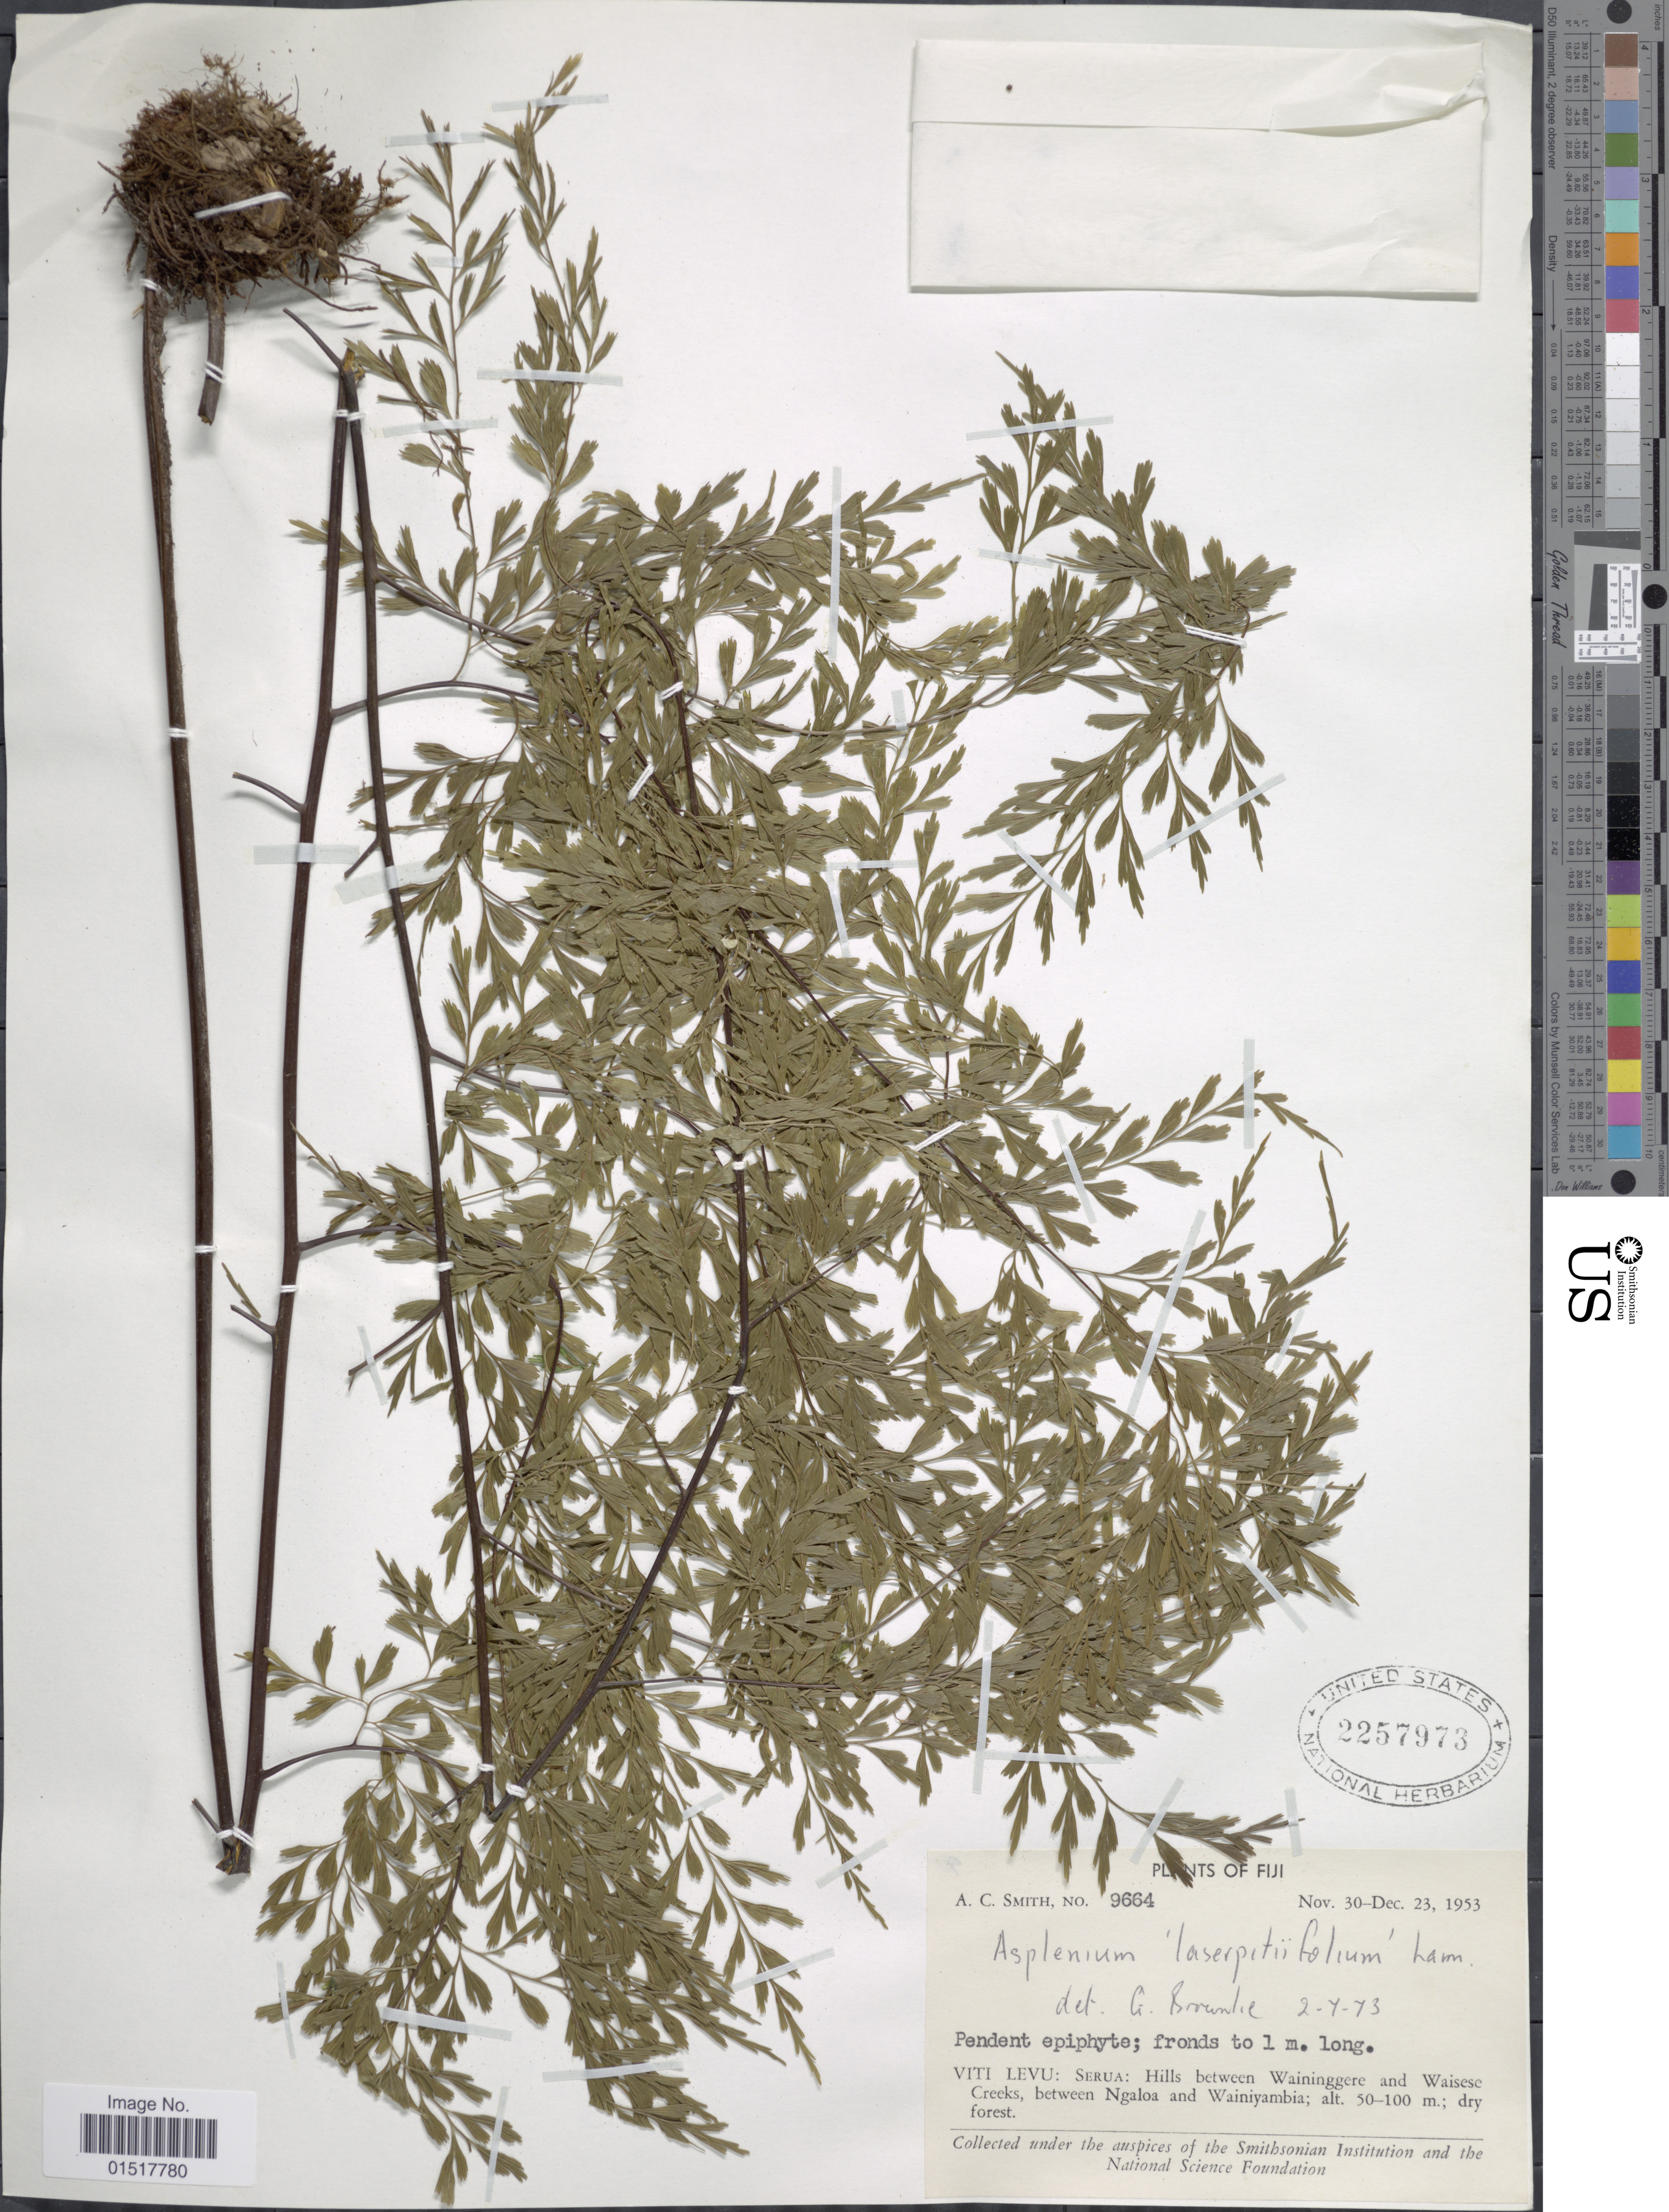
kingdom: Plantae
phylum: Tracheophyta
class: Polypodiopsida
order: Polypodiales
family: Aspleniaceae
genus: Asplenium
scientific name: Asplenium laserpitiifolium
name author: Lam.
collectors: A. C. Smith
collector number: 9664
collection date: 1953-11-30/1953-12-23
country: Fiji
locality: Viti Levu: Serua: Hills between Waininggere and Waisese Creeks, between Ngaloa and Wainiyambia.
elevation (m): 50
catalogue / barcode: US 2257973